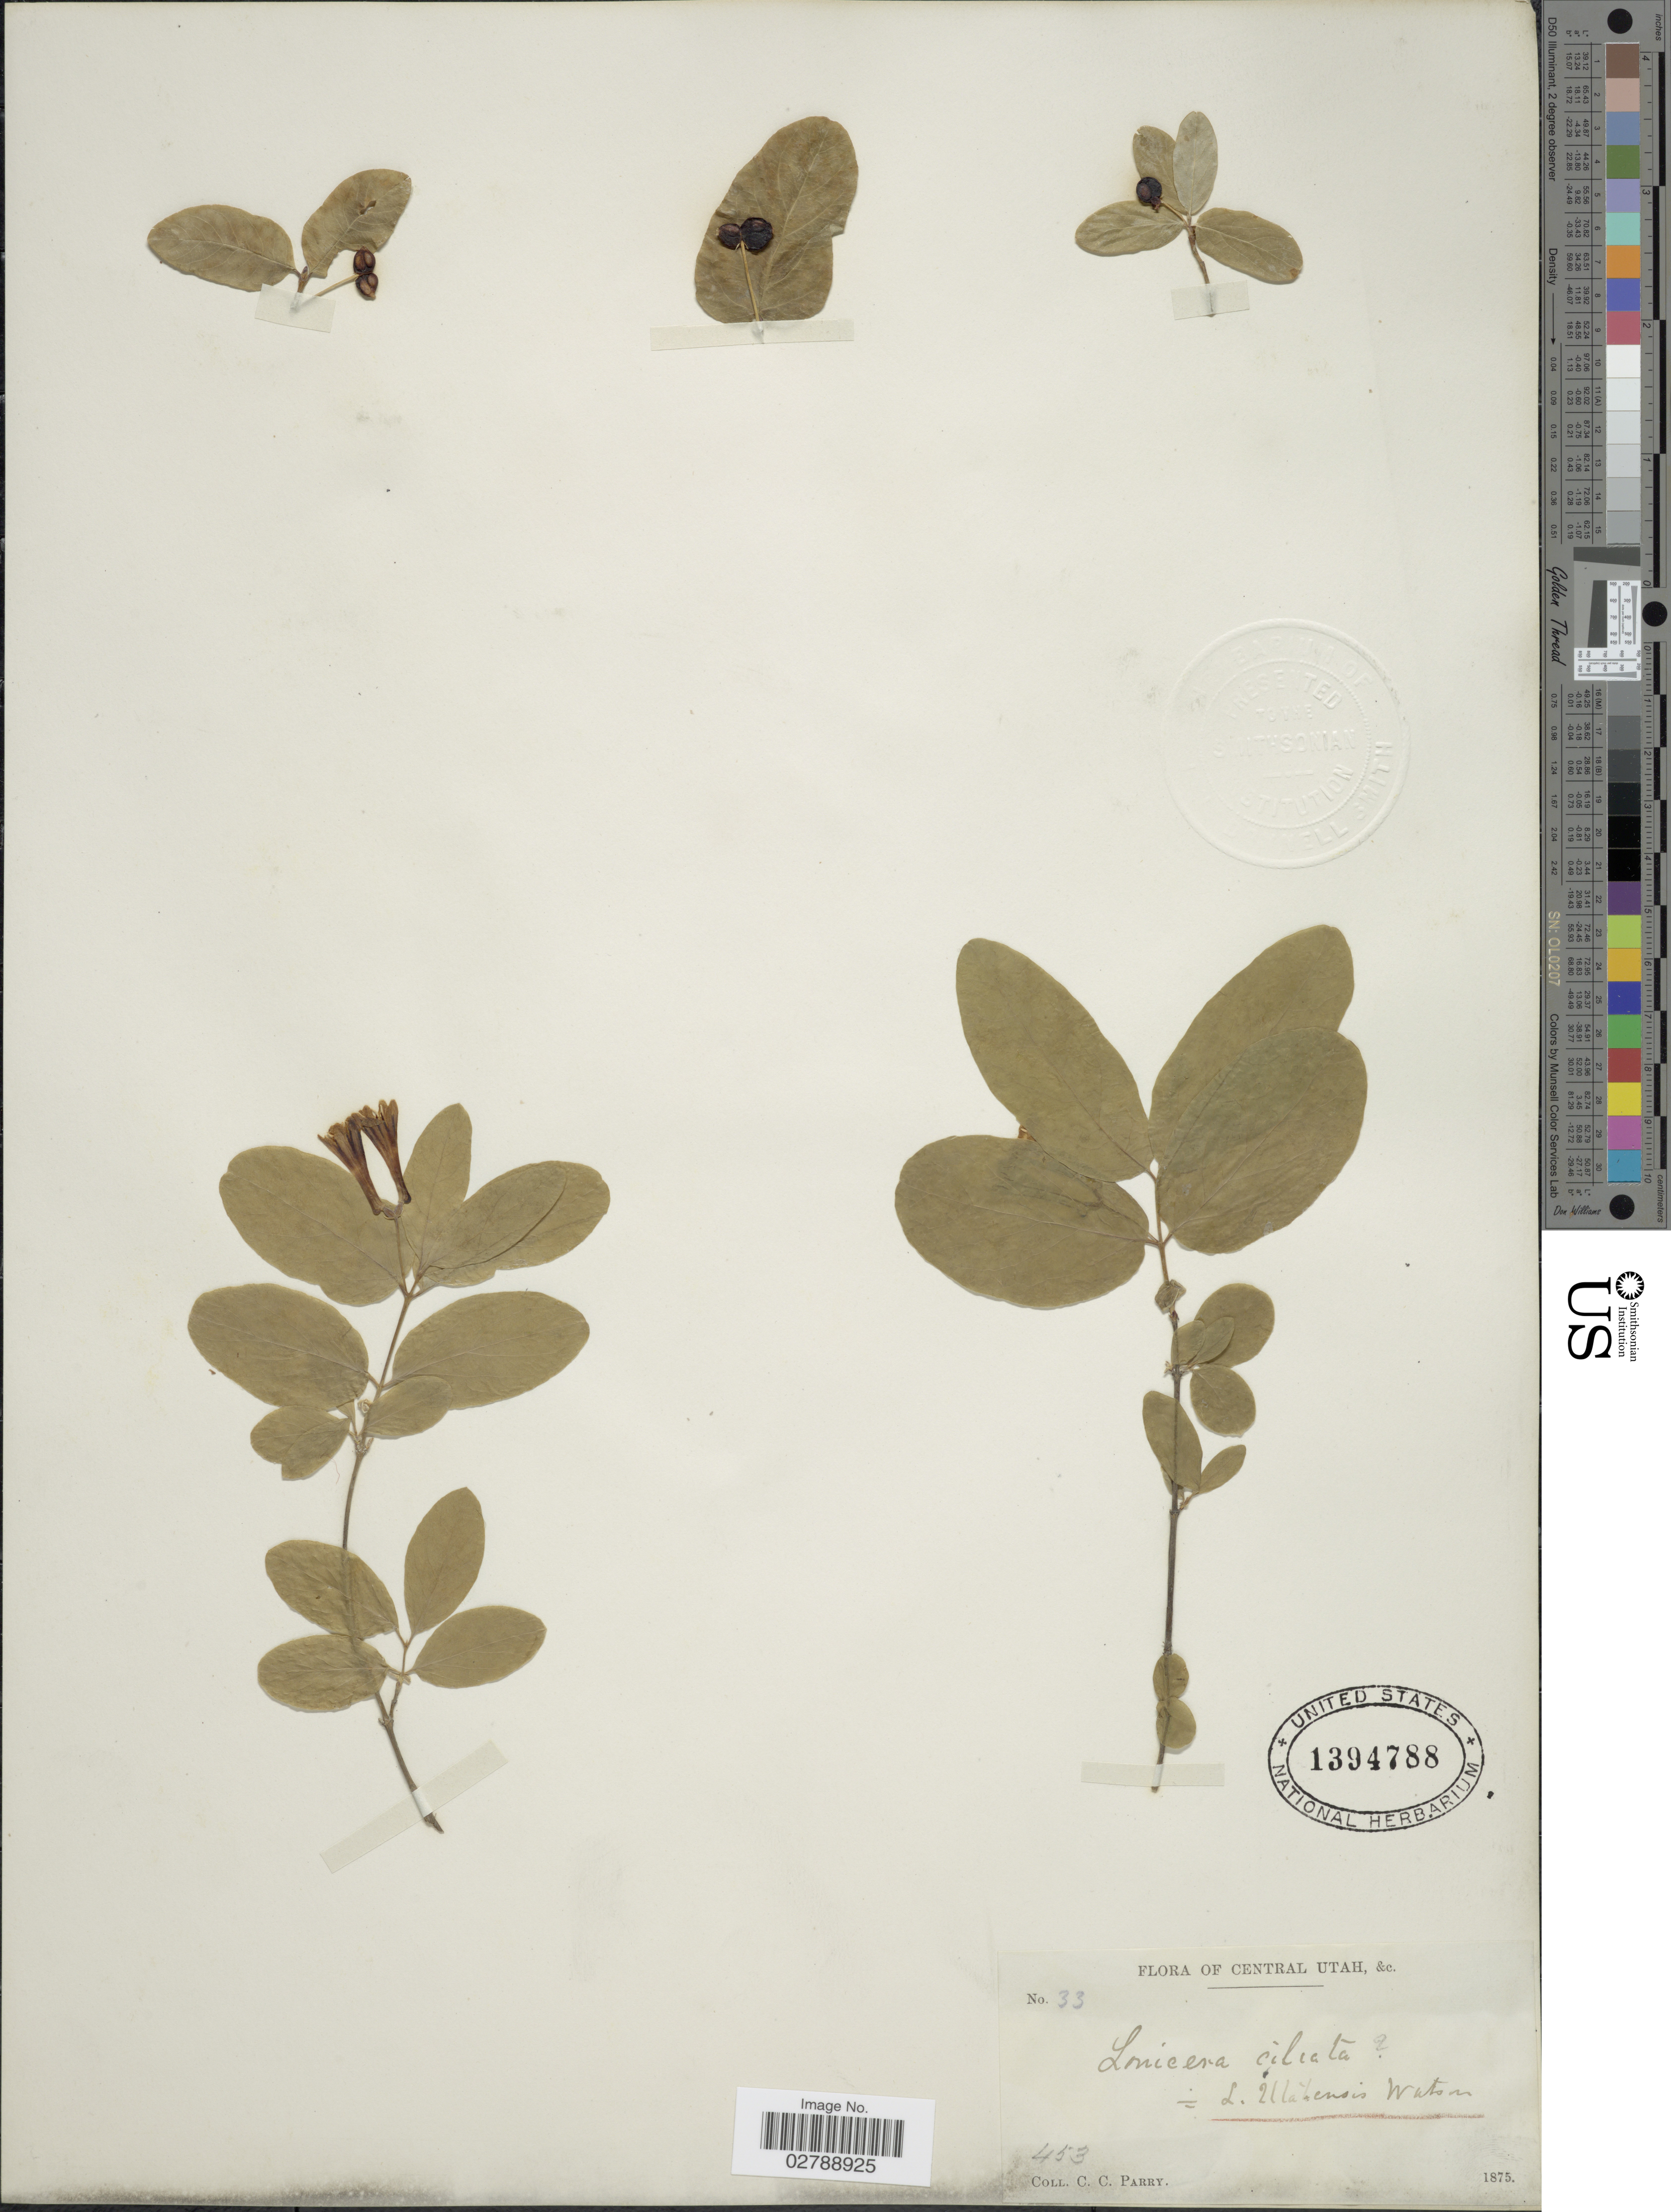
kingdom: Plantae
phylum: Tracheophyta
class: Magnoliopsida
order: Dipsacales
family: Caprifoliaceae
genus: Lonicera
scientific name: Lonicera canadensis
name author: Bartram & W. Bartram ex Marshall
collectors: C. C. Parry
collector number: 33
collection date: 1875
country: United States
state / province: Utah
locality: Central Utah, &c.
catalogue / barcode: US 1394788